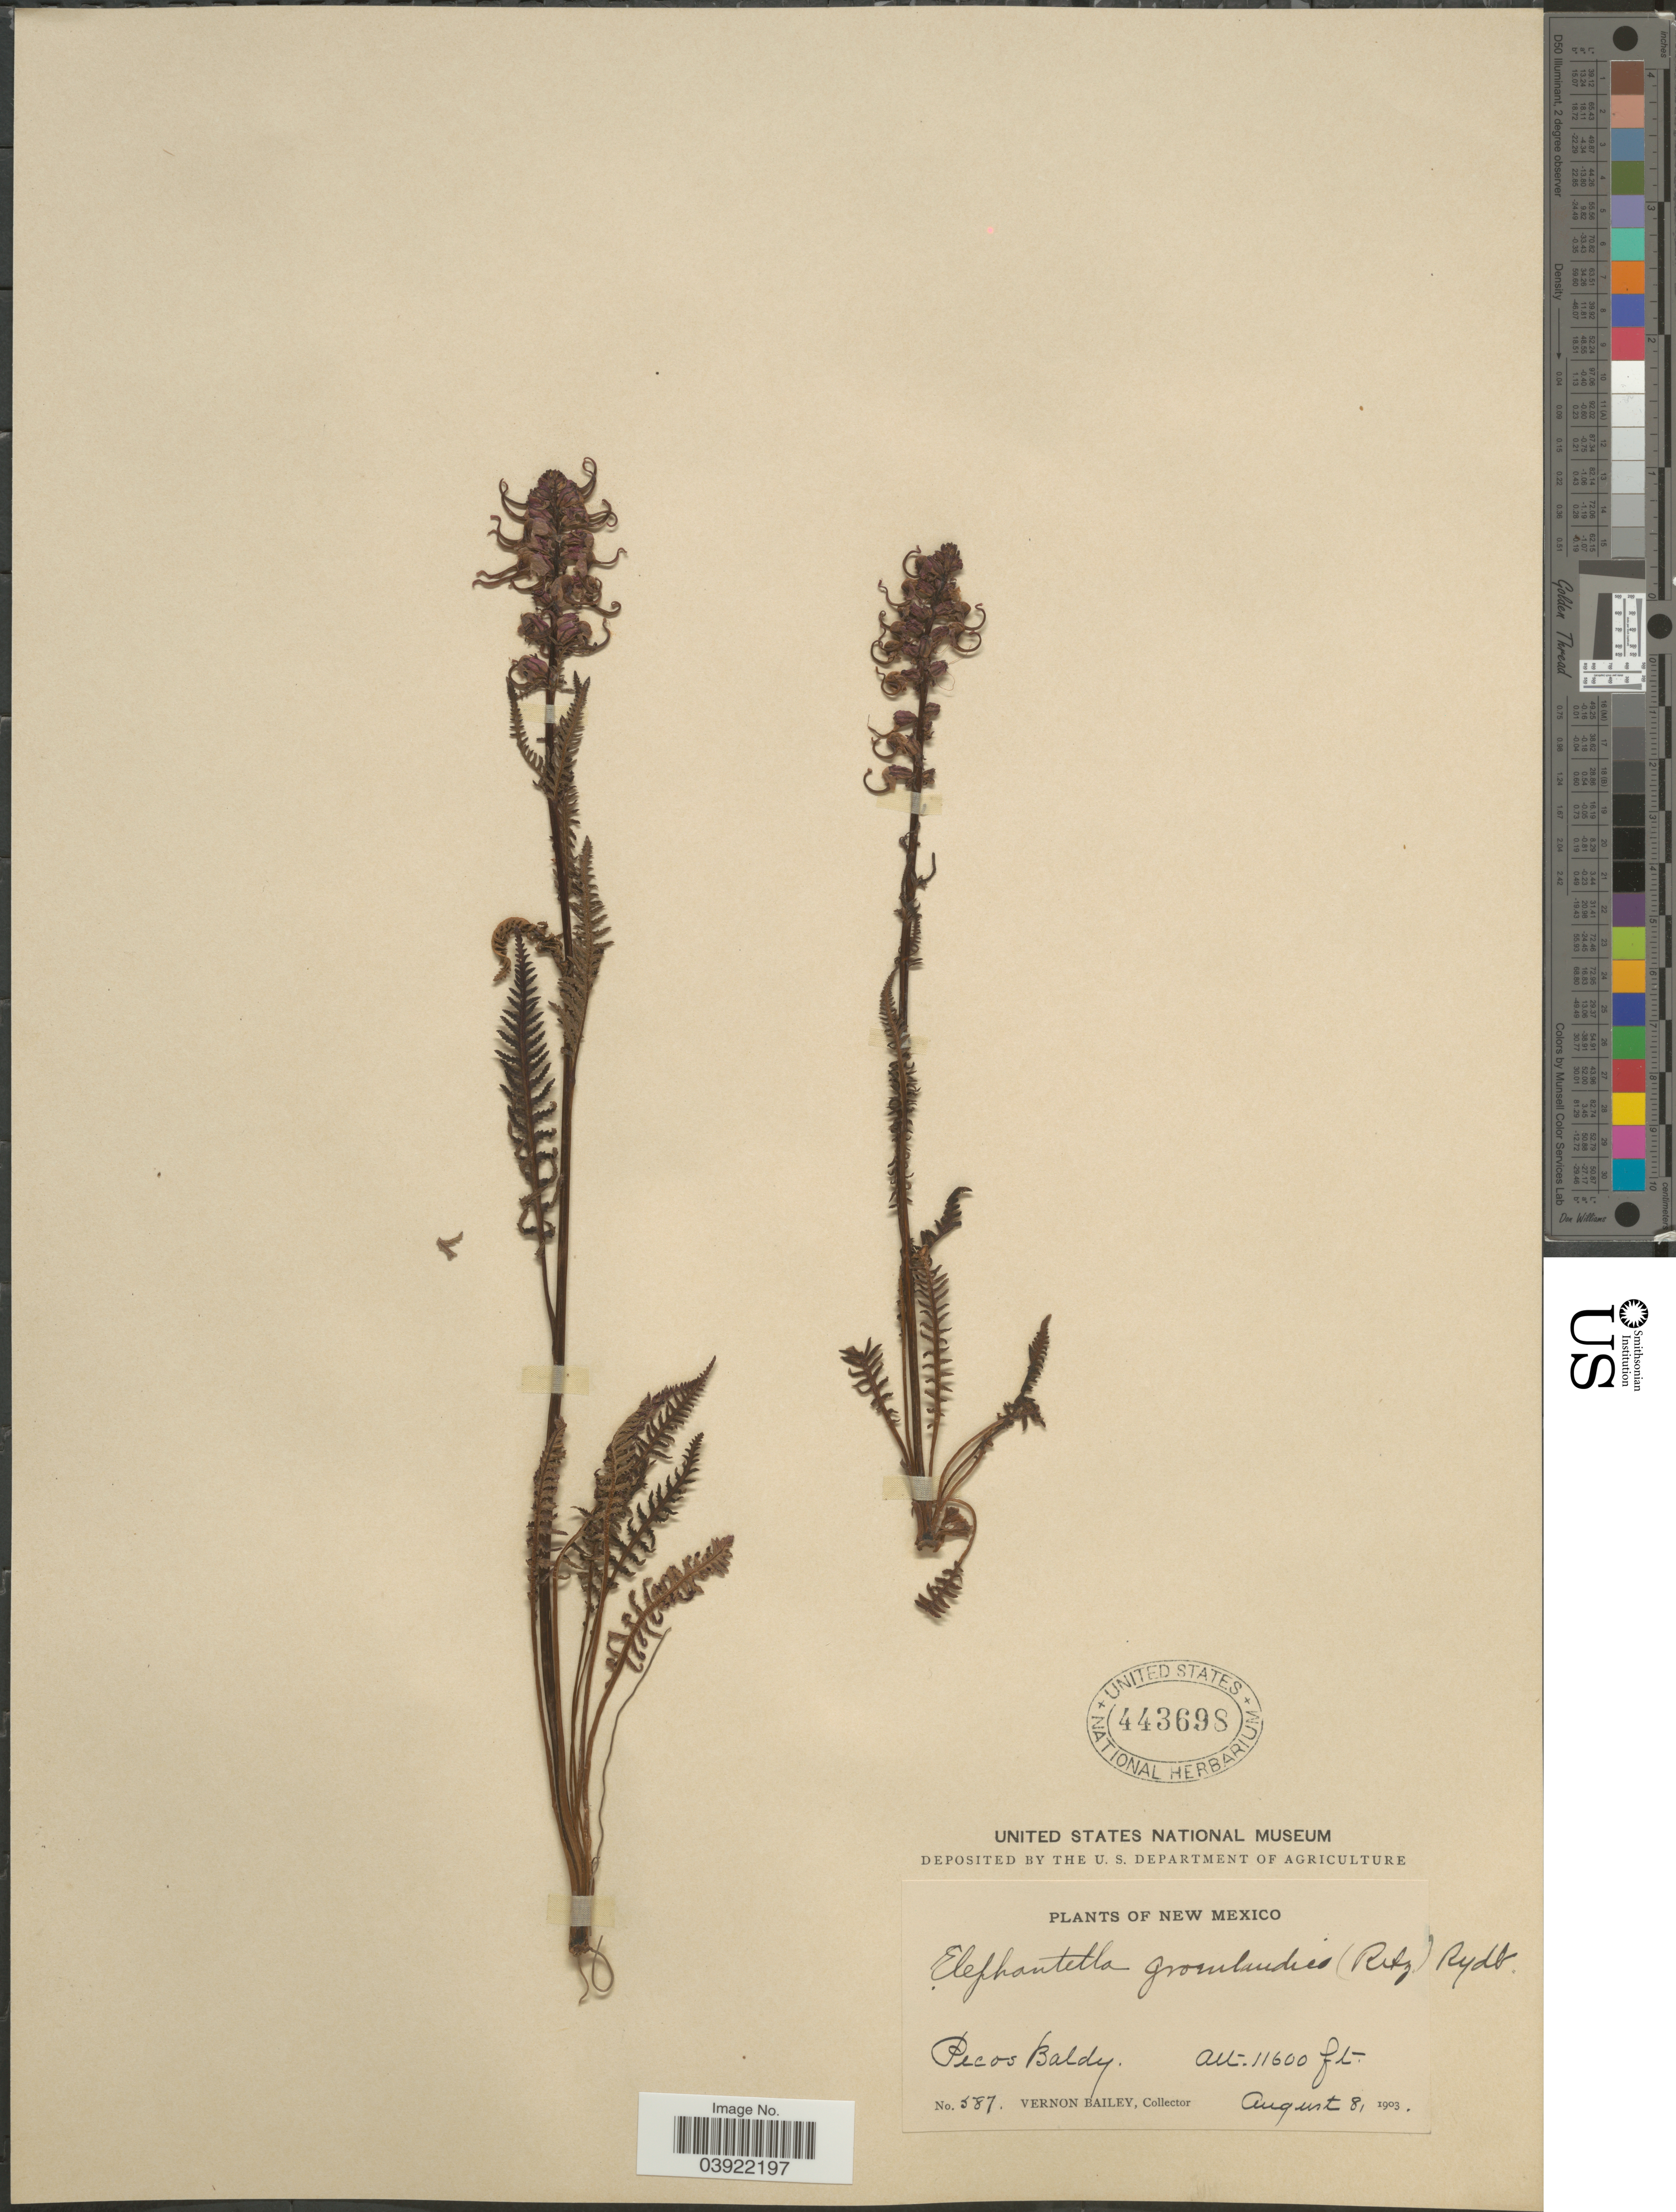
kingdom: Plantae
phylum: Tracheophyta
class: Magnoliopsida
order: Lamiales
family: Orobanchaceae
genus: Pedicularis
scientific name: Pedicularis groenlandica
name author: Retz.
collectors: V. O. Bailey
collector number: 587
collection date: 1903-08-08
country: United States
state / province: New Mexico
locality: Pecos Baldy.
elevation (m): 3536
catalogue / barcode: US 443698